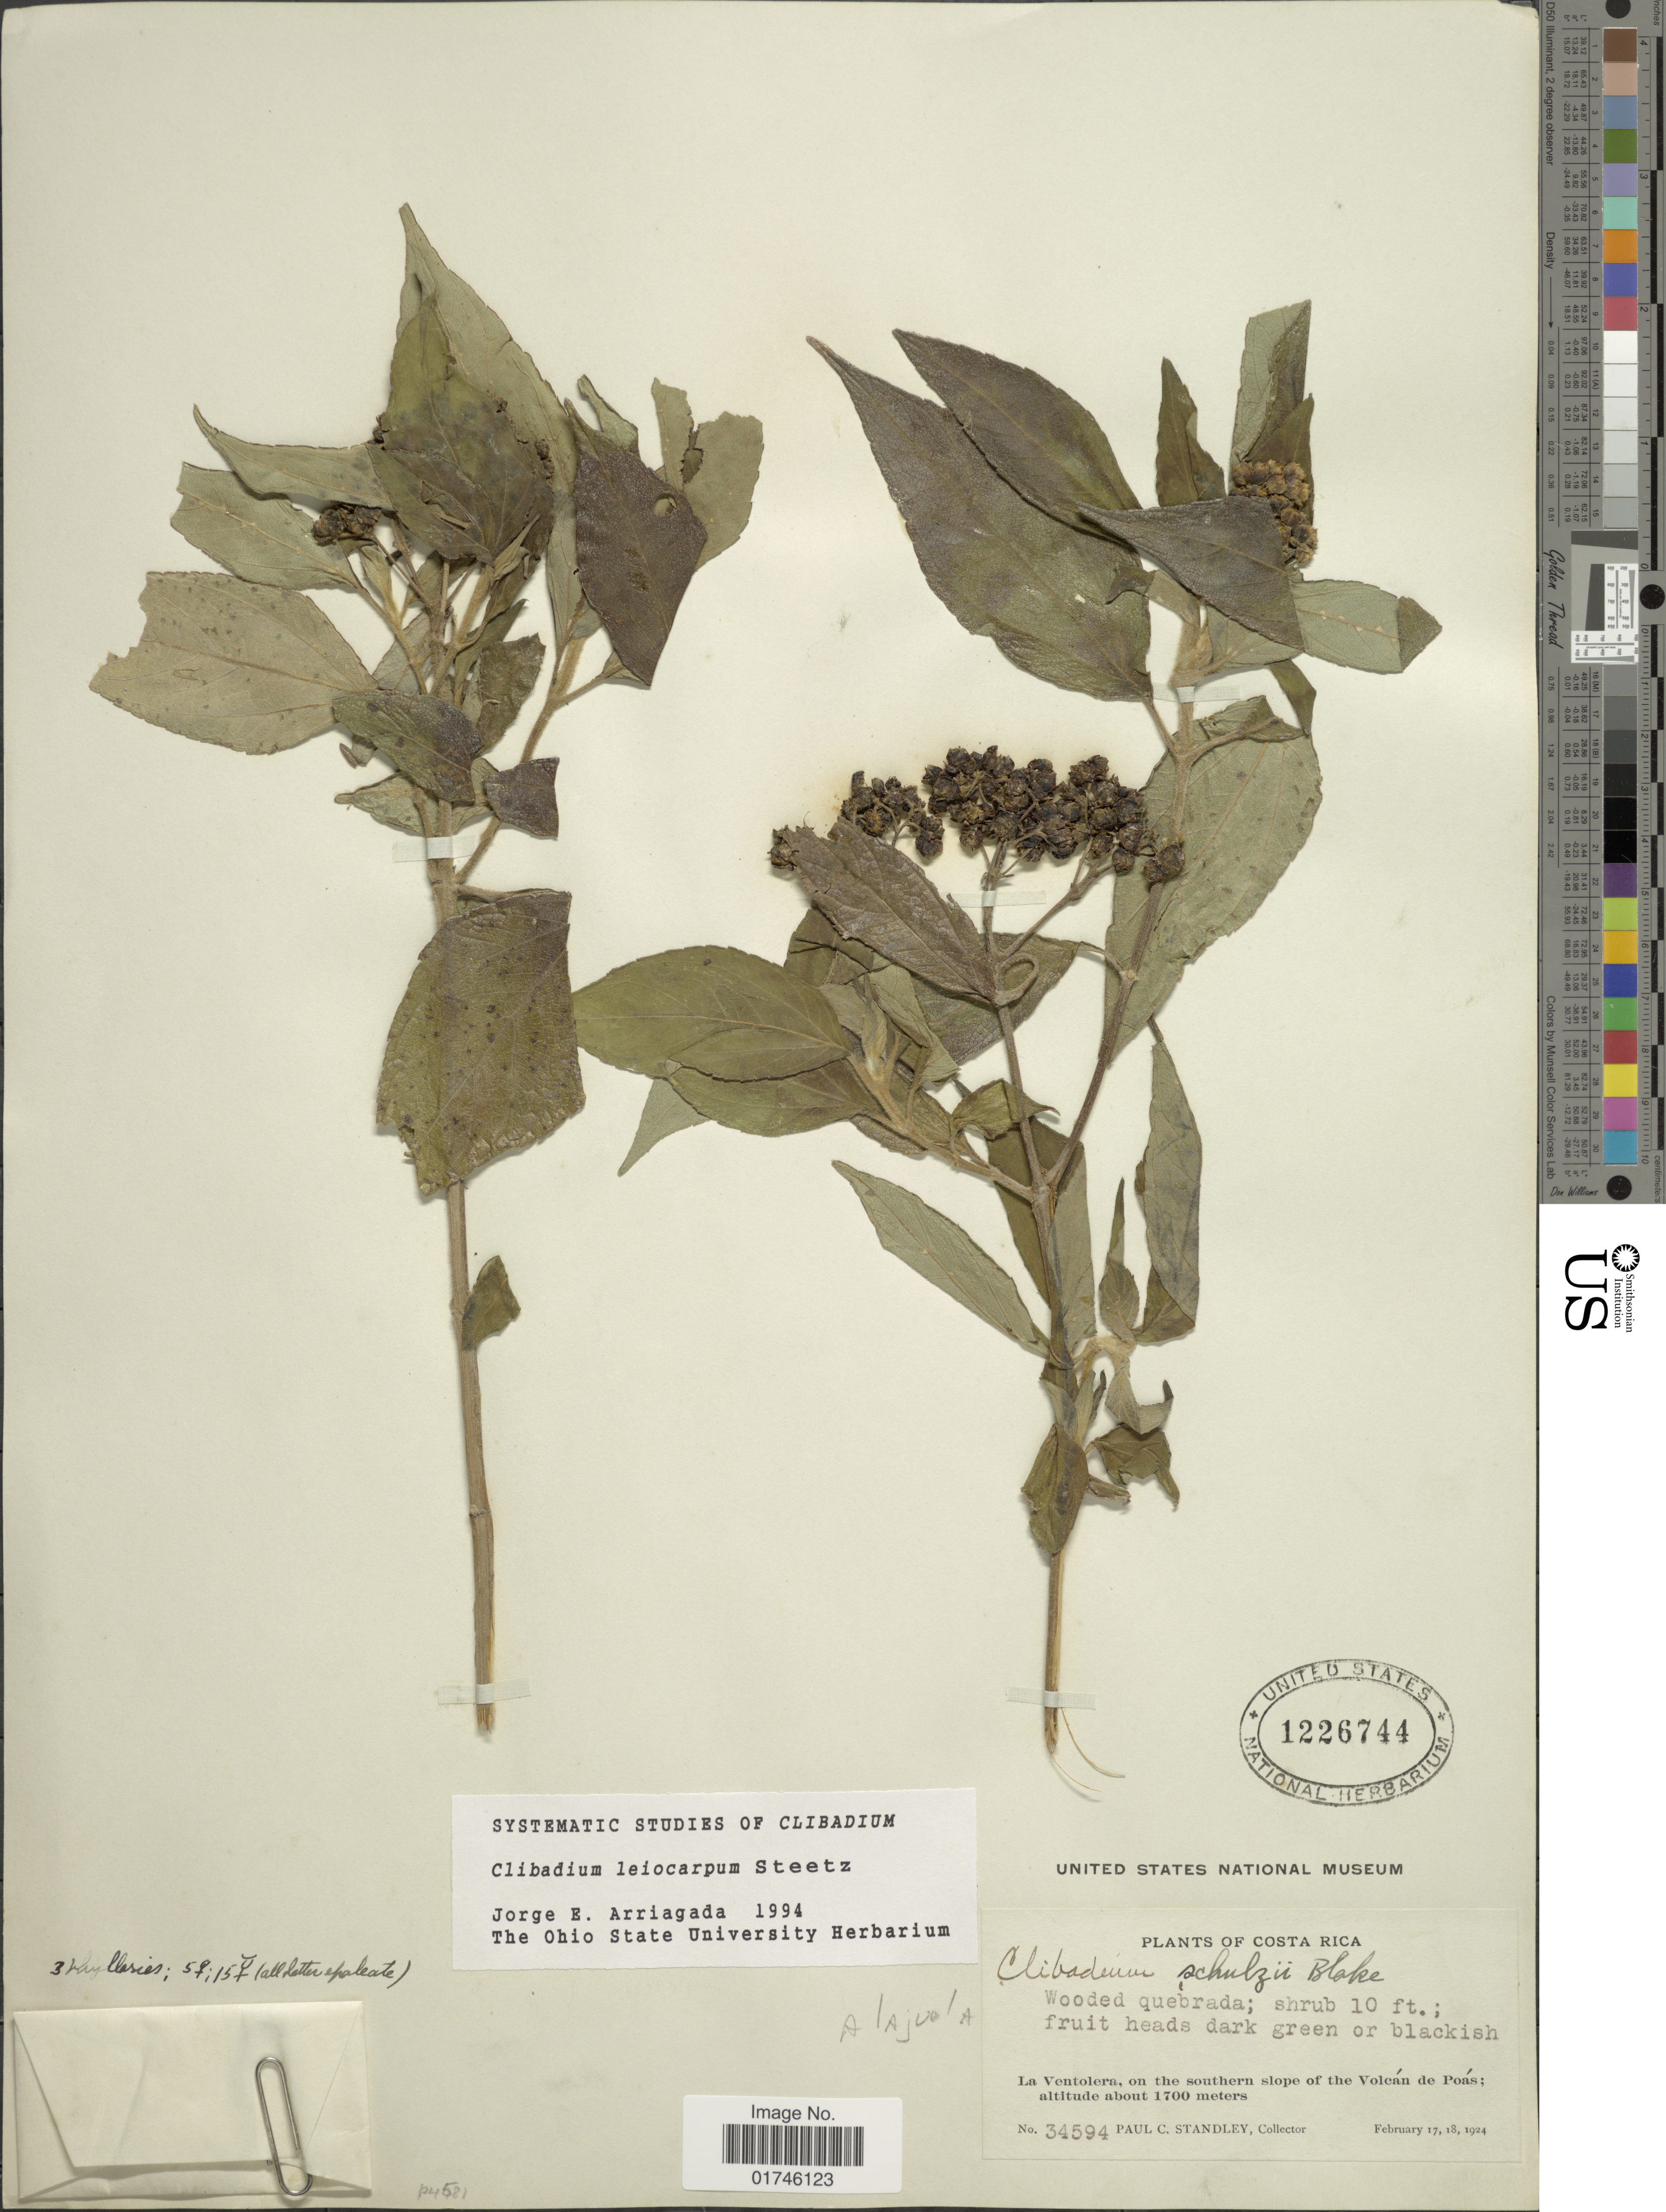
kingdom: Plantae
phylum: Tracheophyta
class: Magnoliopsida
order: Asterales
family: Asteraceae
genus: Clibadium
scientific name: Clibadium leiocarpum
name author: Steetz in Seem.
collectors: P. C. Standley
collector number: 34594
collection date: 1924-02-17/1924-02-18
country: Costa Rica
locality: Costa Rica, La Ventolera, on southern slope of the Volcan de Poas.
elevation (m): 1700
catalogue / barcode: US 1226744